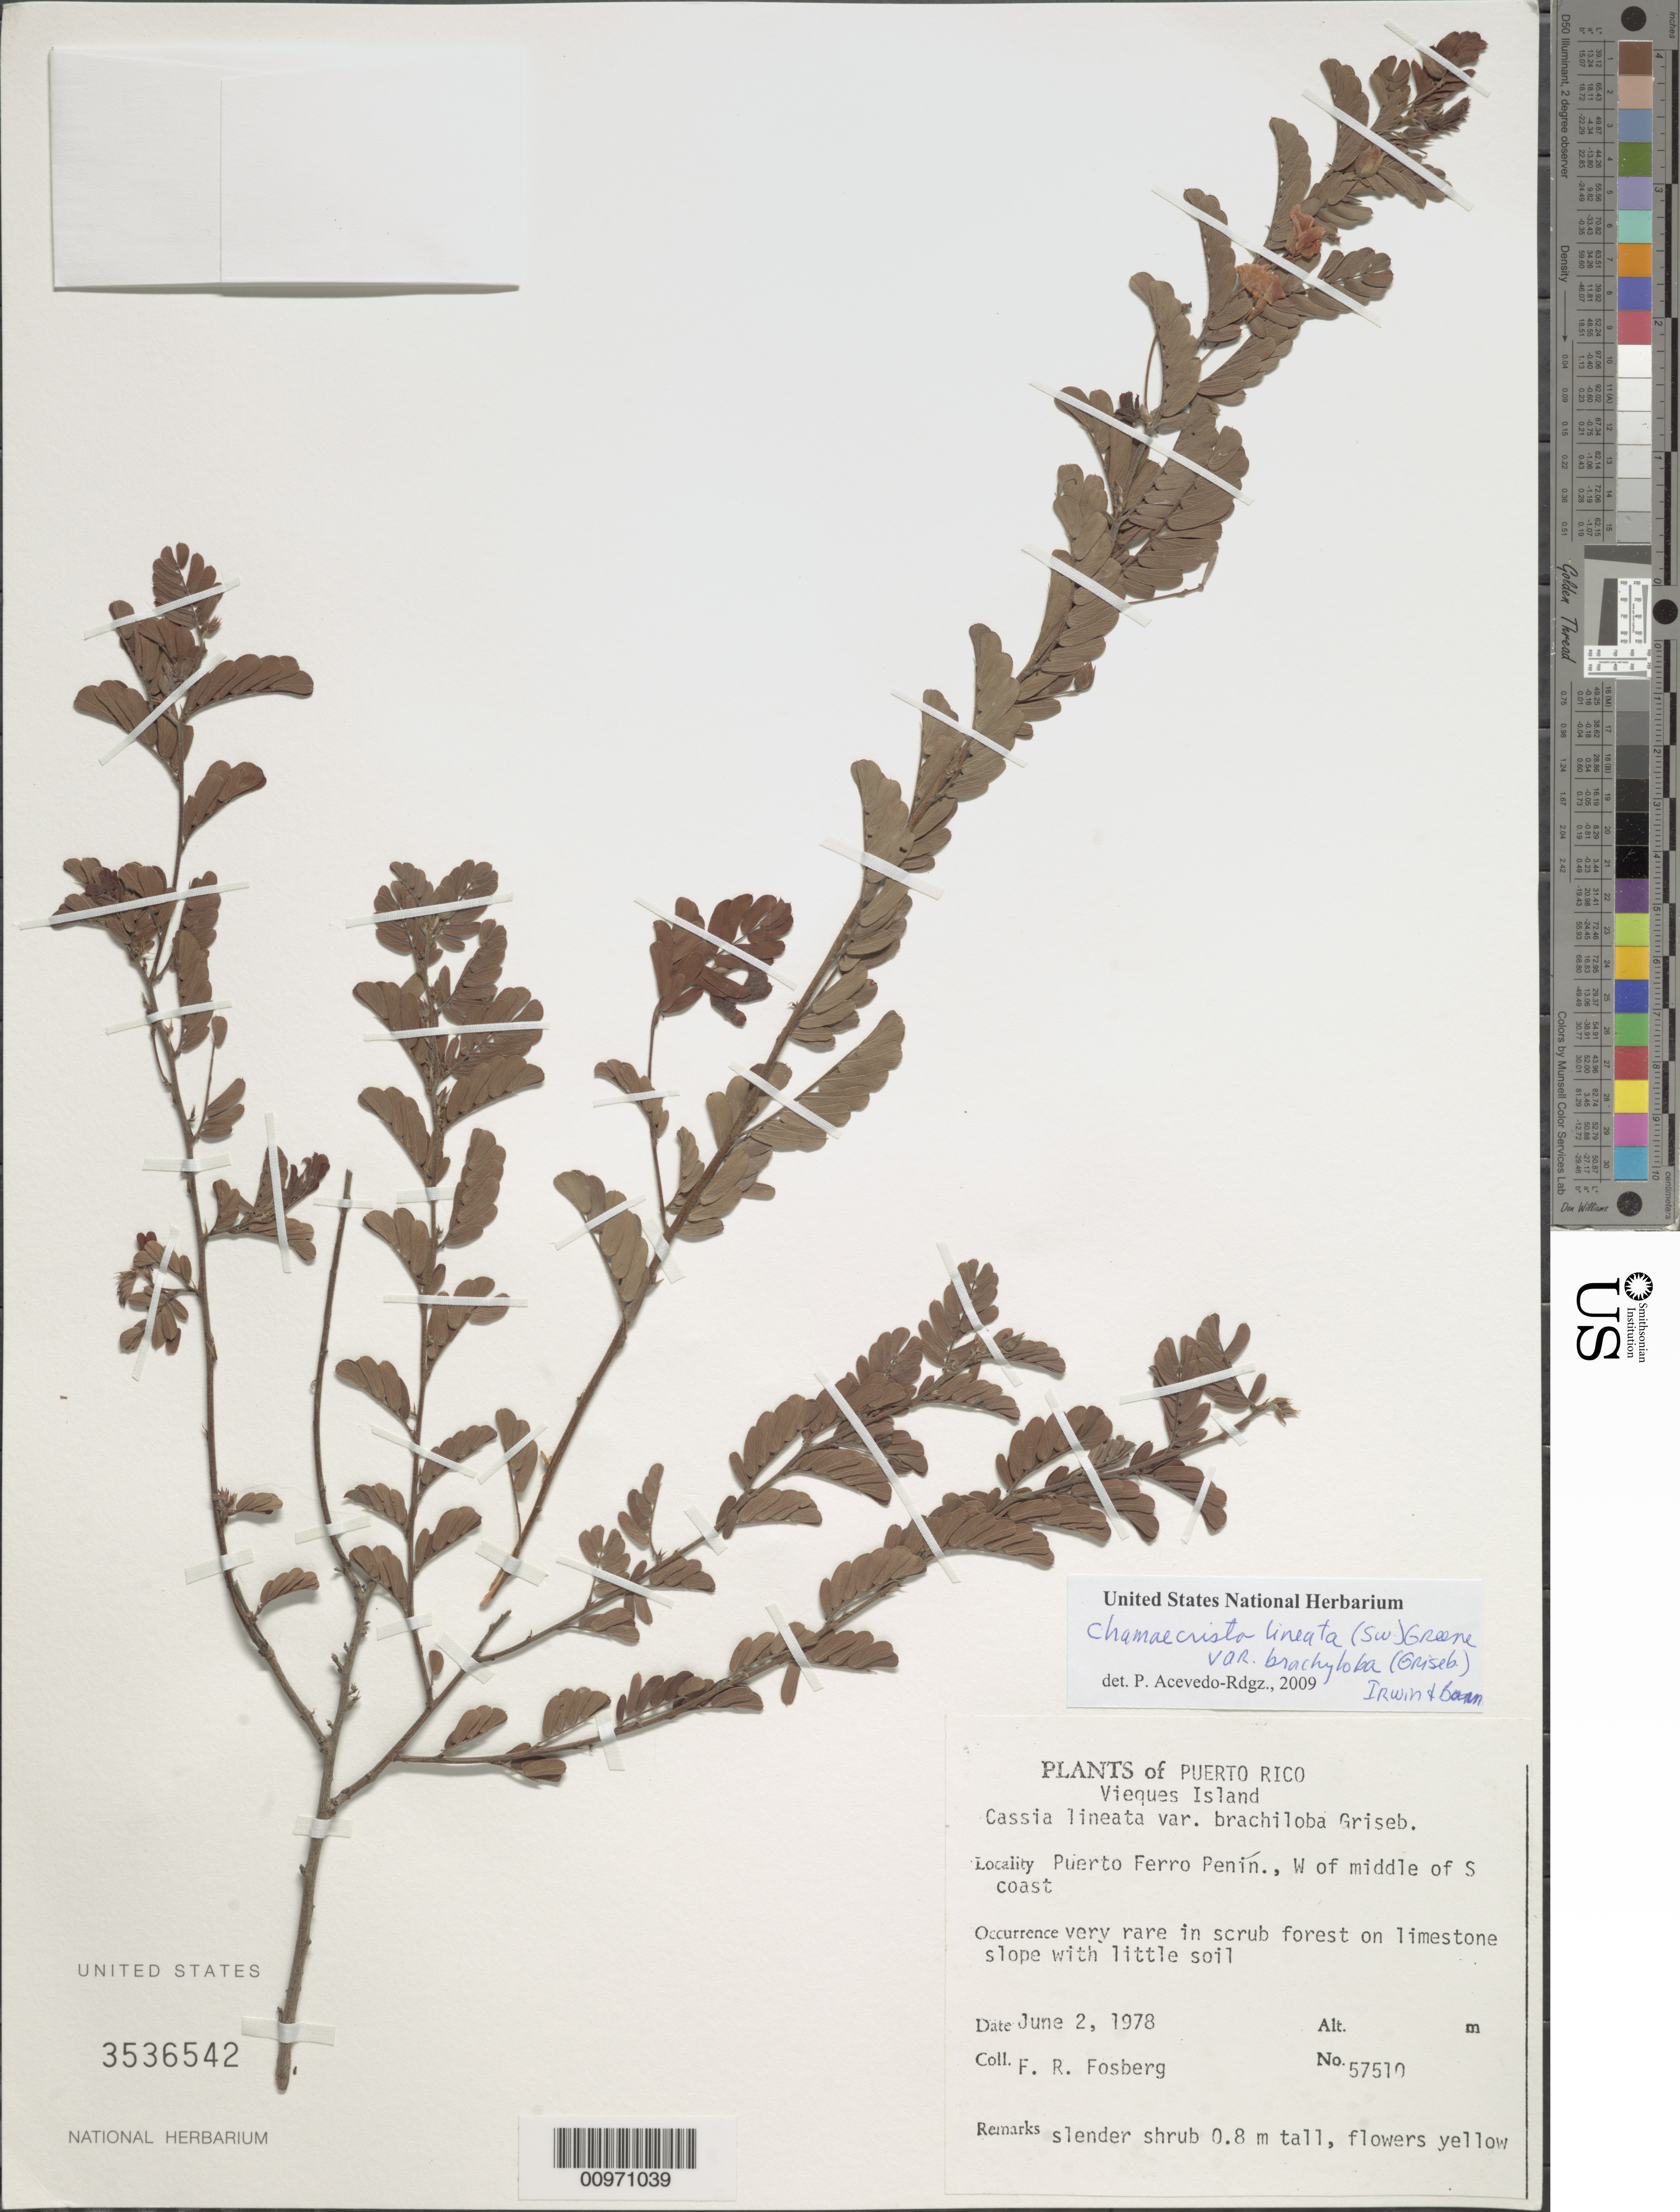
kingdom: Plantae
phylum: Tracheophyta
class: Magnoliopsida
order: Fabales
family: Fabaceae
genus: Chamaecrista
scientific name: Chamaecrista lineata var. brachyloba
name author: (Griseb.) H.S. Irwin & Barneby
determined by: Acevedo-Rodríguez, P., (BOT), Smithsonian Institution - National Museum of Natural History (UNITED STATES)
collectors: F. R. Fosberg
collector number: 57510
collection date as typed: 02 Jun 1978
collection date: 1978-06-02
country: Puerto Rico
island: Vieques I.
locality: Puerto Ferro Penin., west of middle of south coast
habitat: Scrub forest on limestone slope with little soil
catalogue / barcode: US 3536542